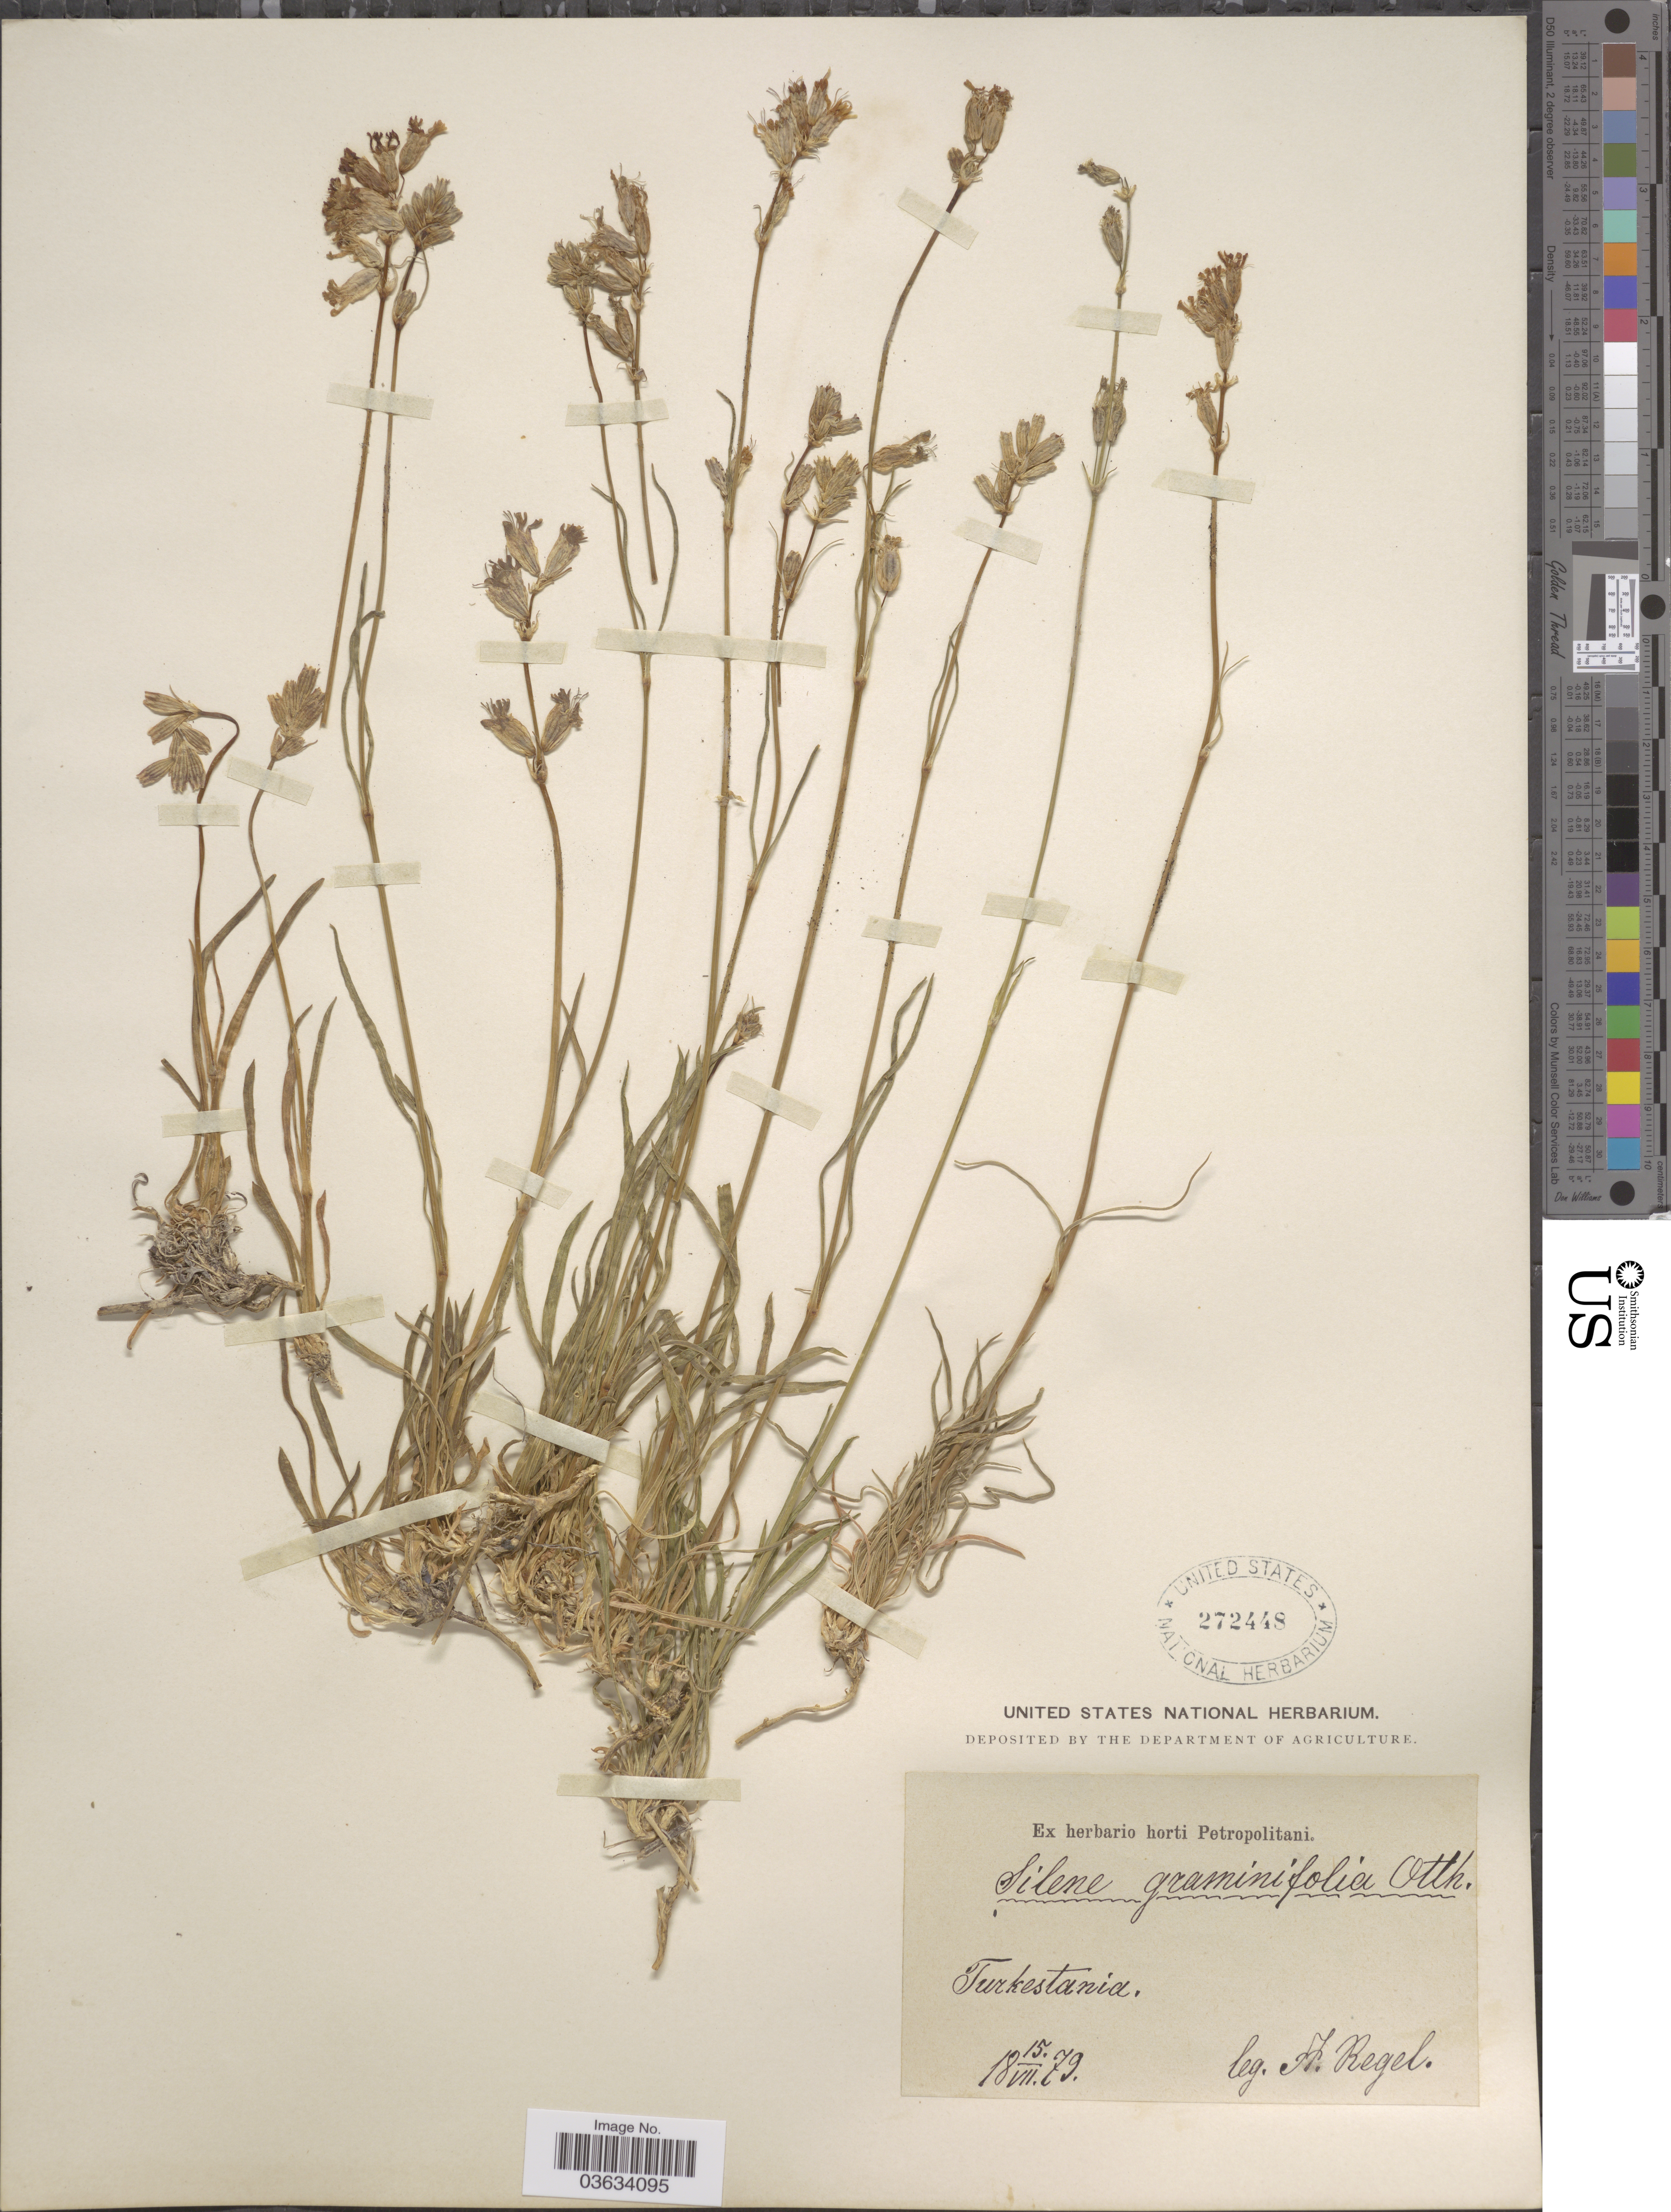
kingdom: Plantae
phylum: Tracheophyta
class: Magnoliopsida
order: Caryophyllales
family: Caryophyllaceae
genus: Silene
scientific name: Silene graminifolia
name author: Otth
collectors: A. Regel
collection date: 1879-07-15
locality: Turkestania.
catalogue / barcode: US 272448